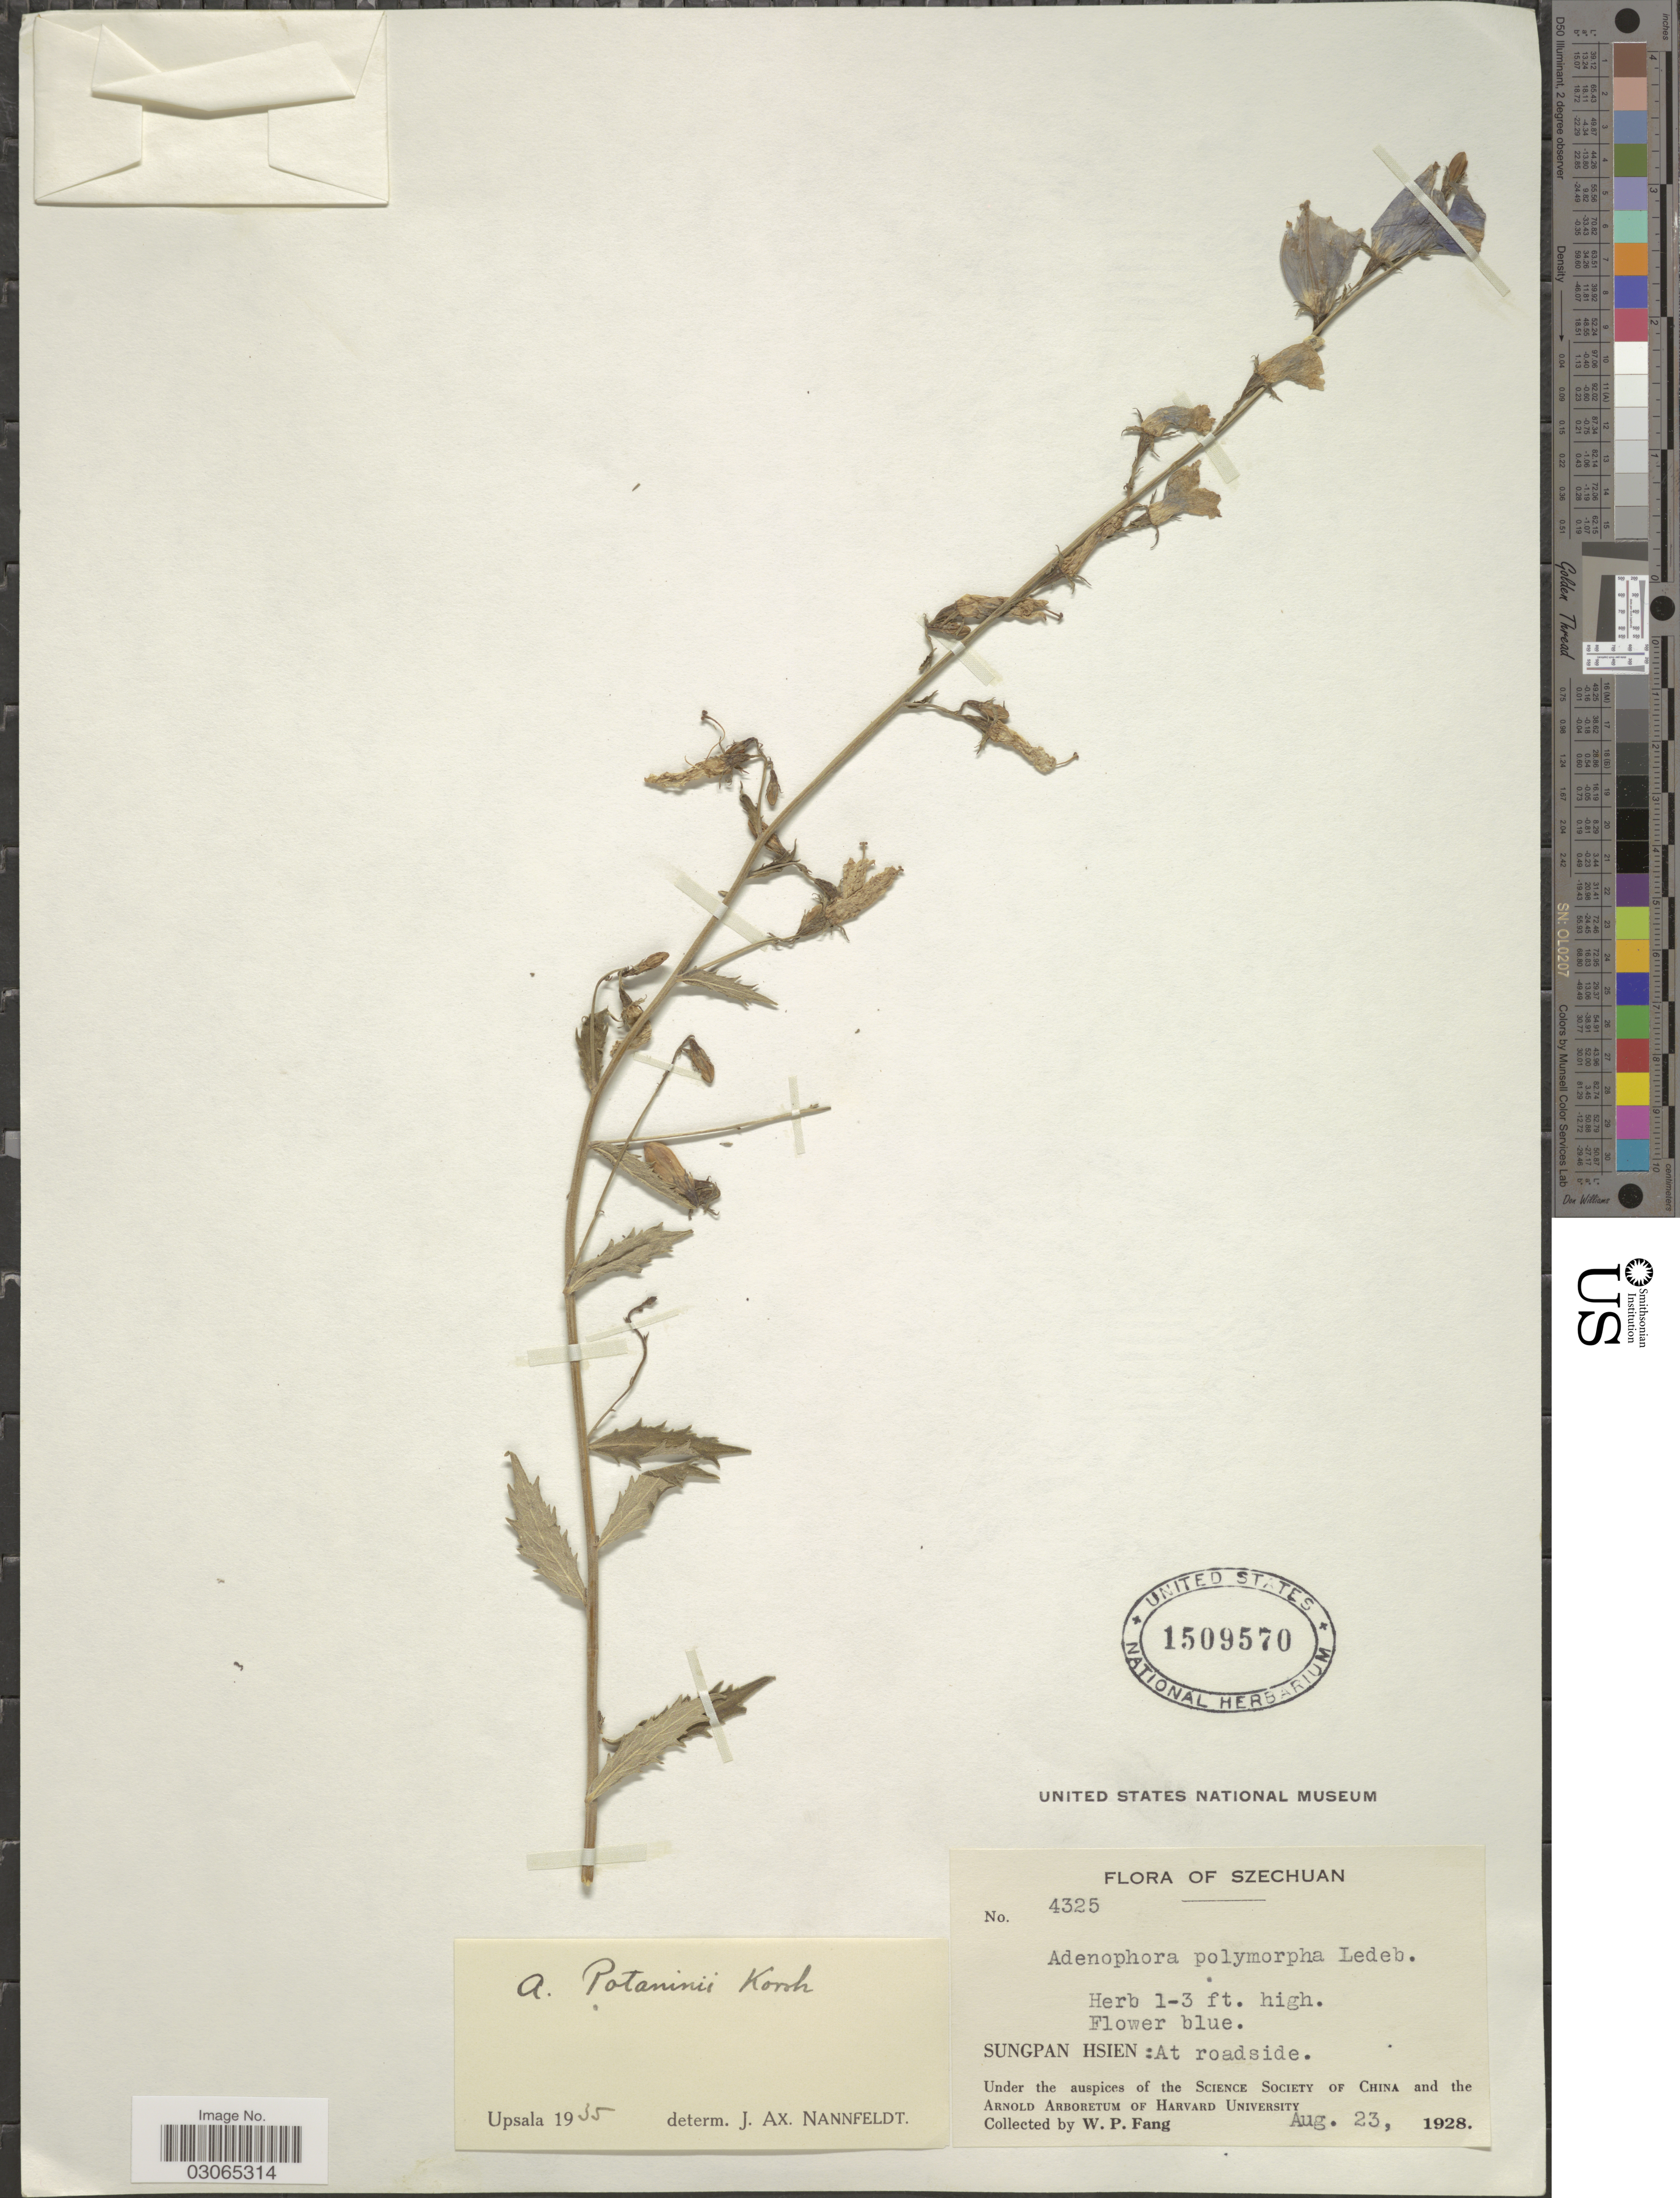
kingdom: Plantae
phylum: Tracheophyta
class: Magnoliopsida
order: Asterales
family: Campanulaceae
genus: Adenophora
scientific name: Adenophora potaninii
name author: Korsh.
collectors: W. P. Fang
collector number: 4325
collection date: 1928-08-23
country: China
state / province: Sichuan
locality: Sungpan Hsien: At roadside.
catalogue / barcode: US 1509570